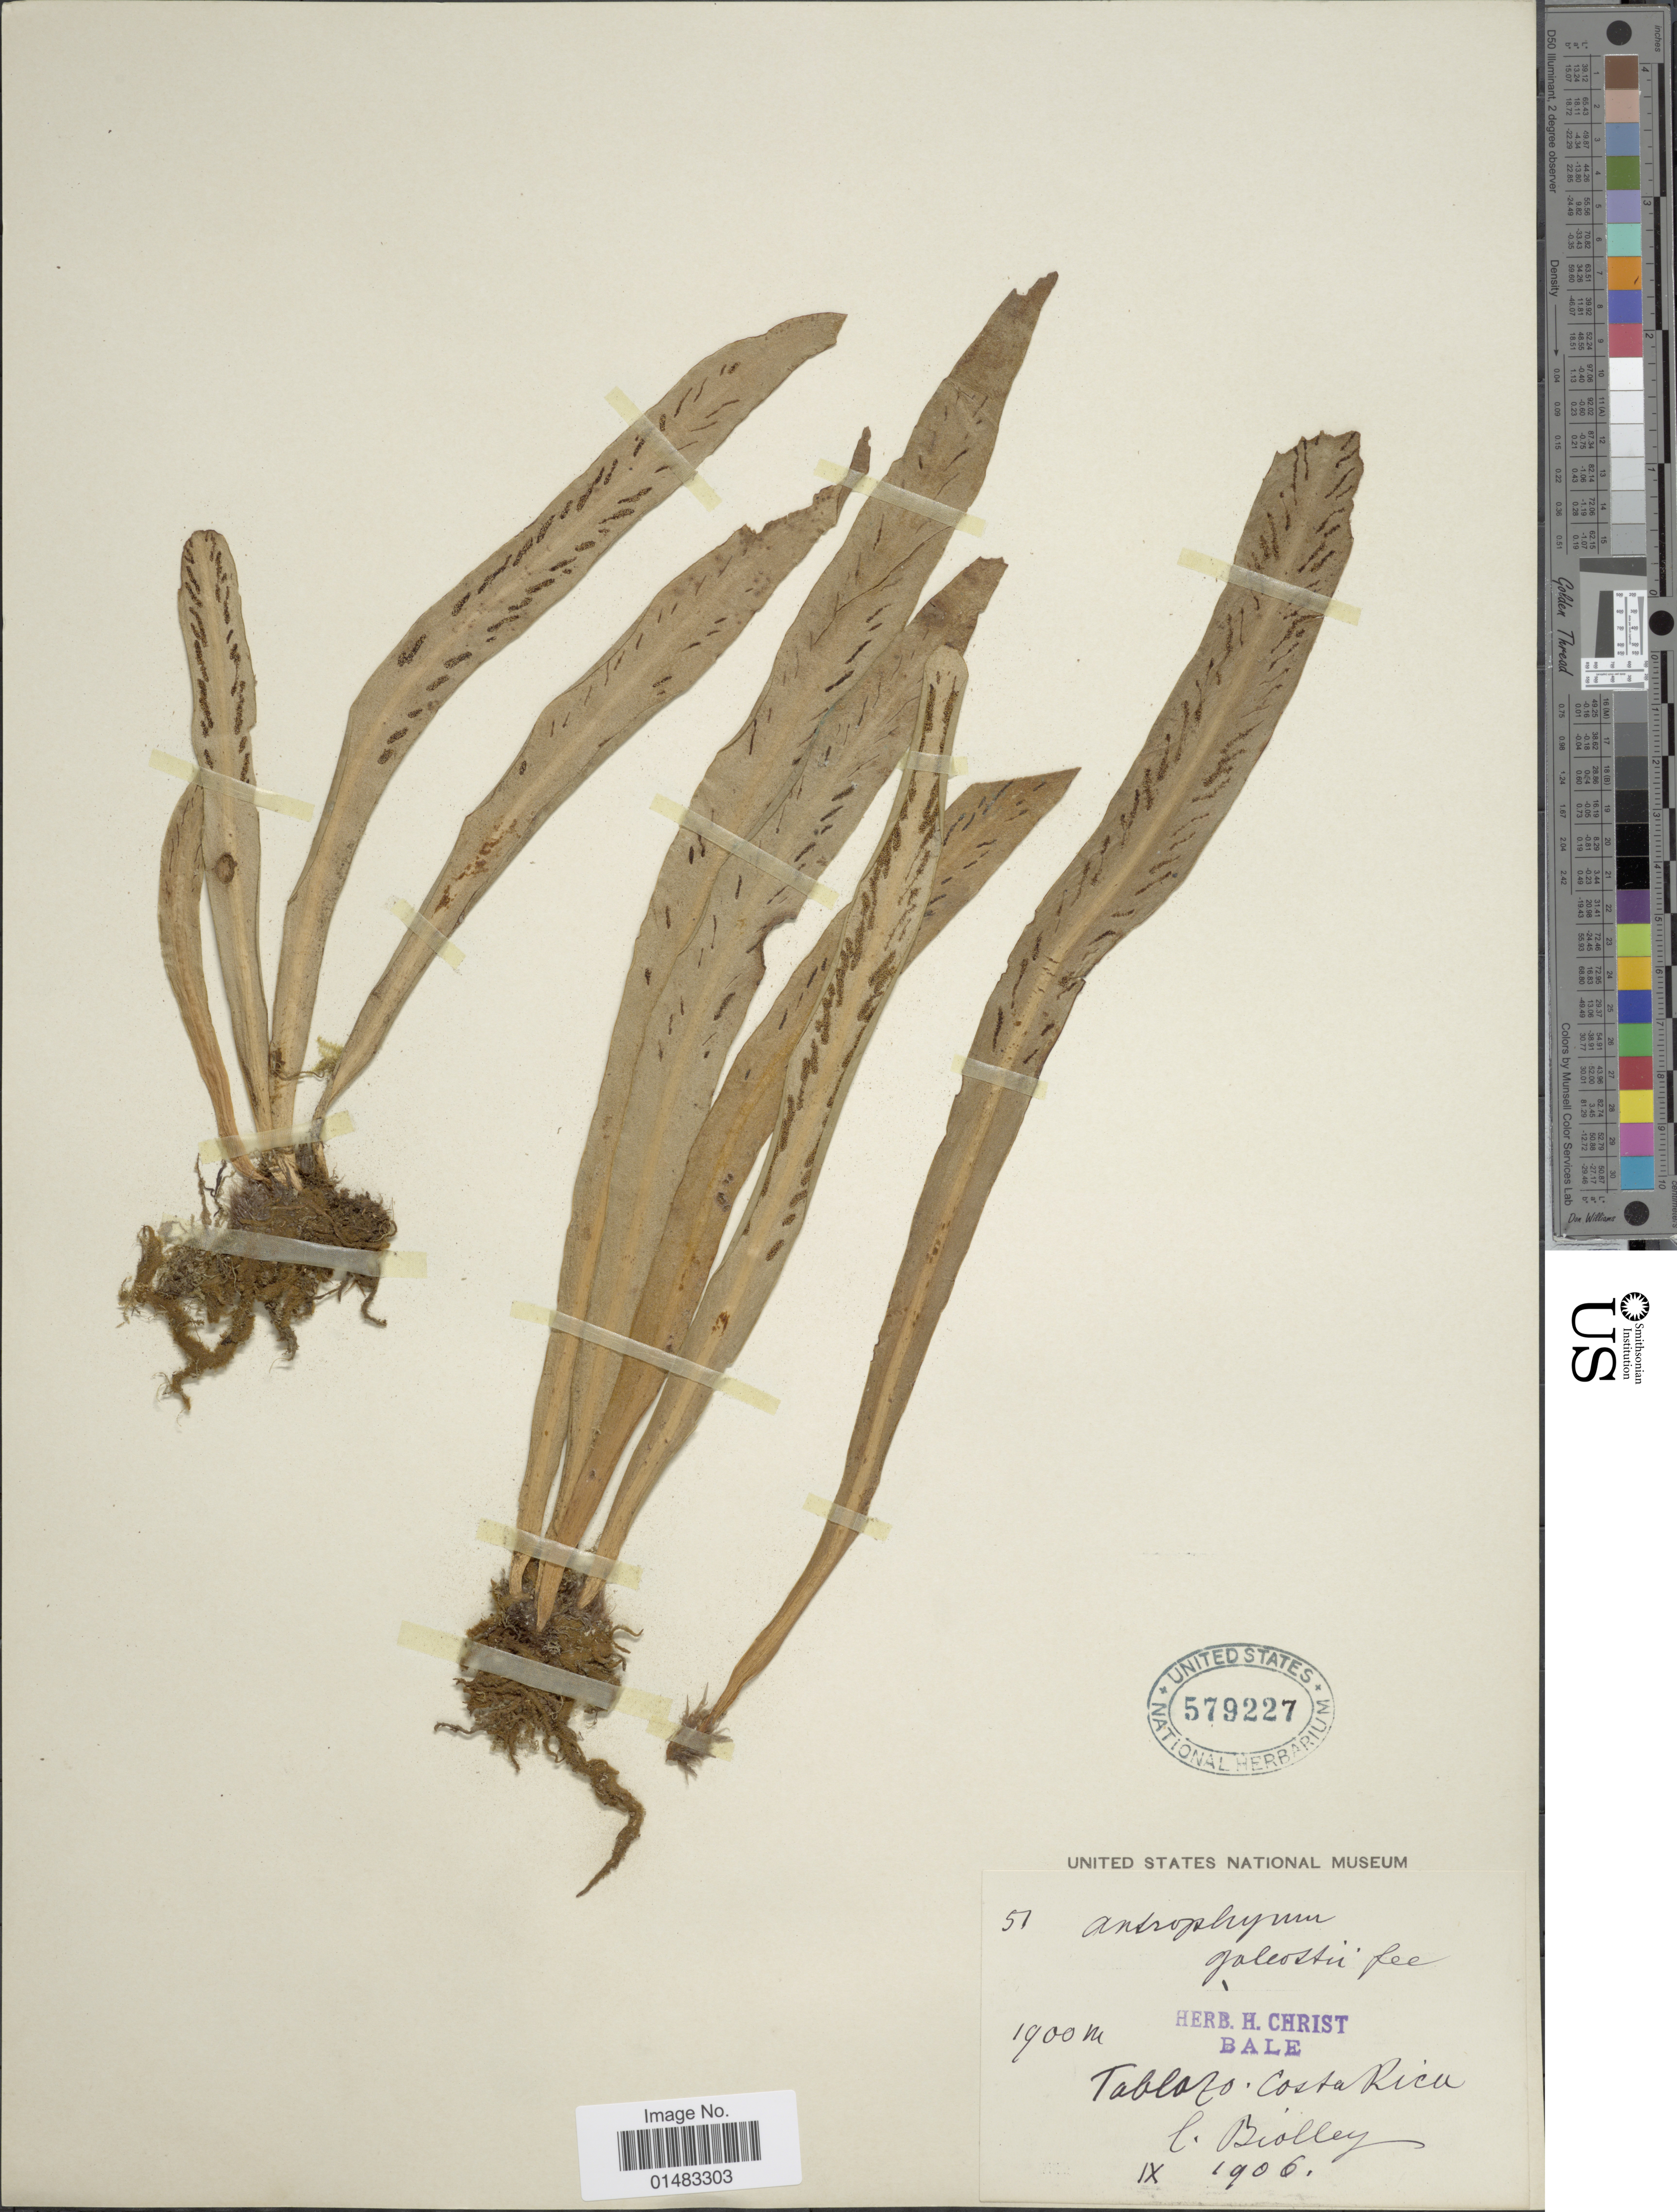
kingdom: Plantae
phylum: Tracheophyta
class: Polypodiopsida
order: Polypodiales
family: Pteridaceae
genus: Scoliosorus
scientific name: Scoliosorus ensiformis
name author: (Hook.) T. Moore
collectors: P. Biolley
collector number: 51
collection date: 1906-09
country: Costa Rica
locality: Tablazo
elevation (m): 1900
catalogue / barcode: US 579227